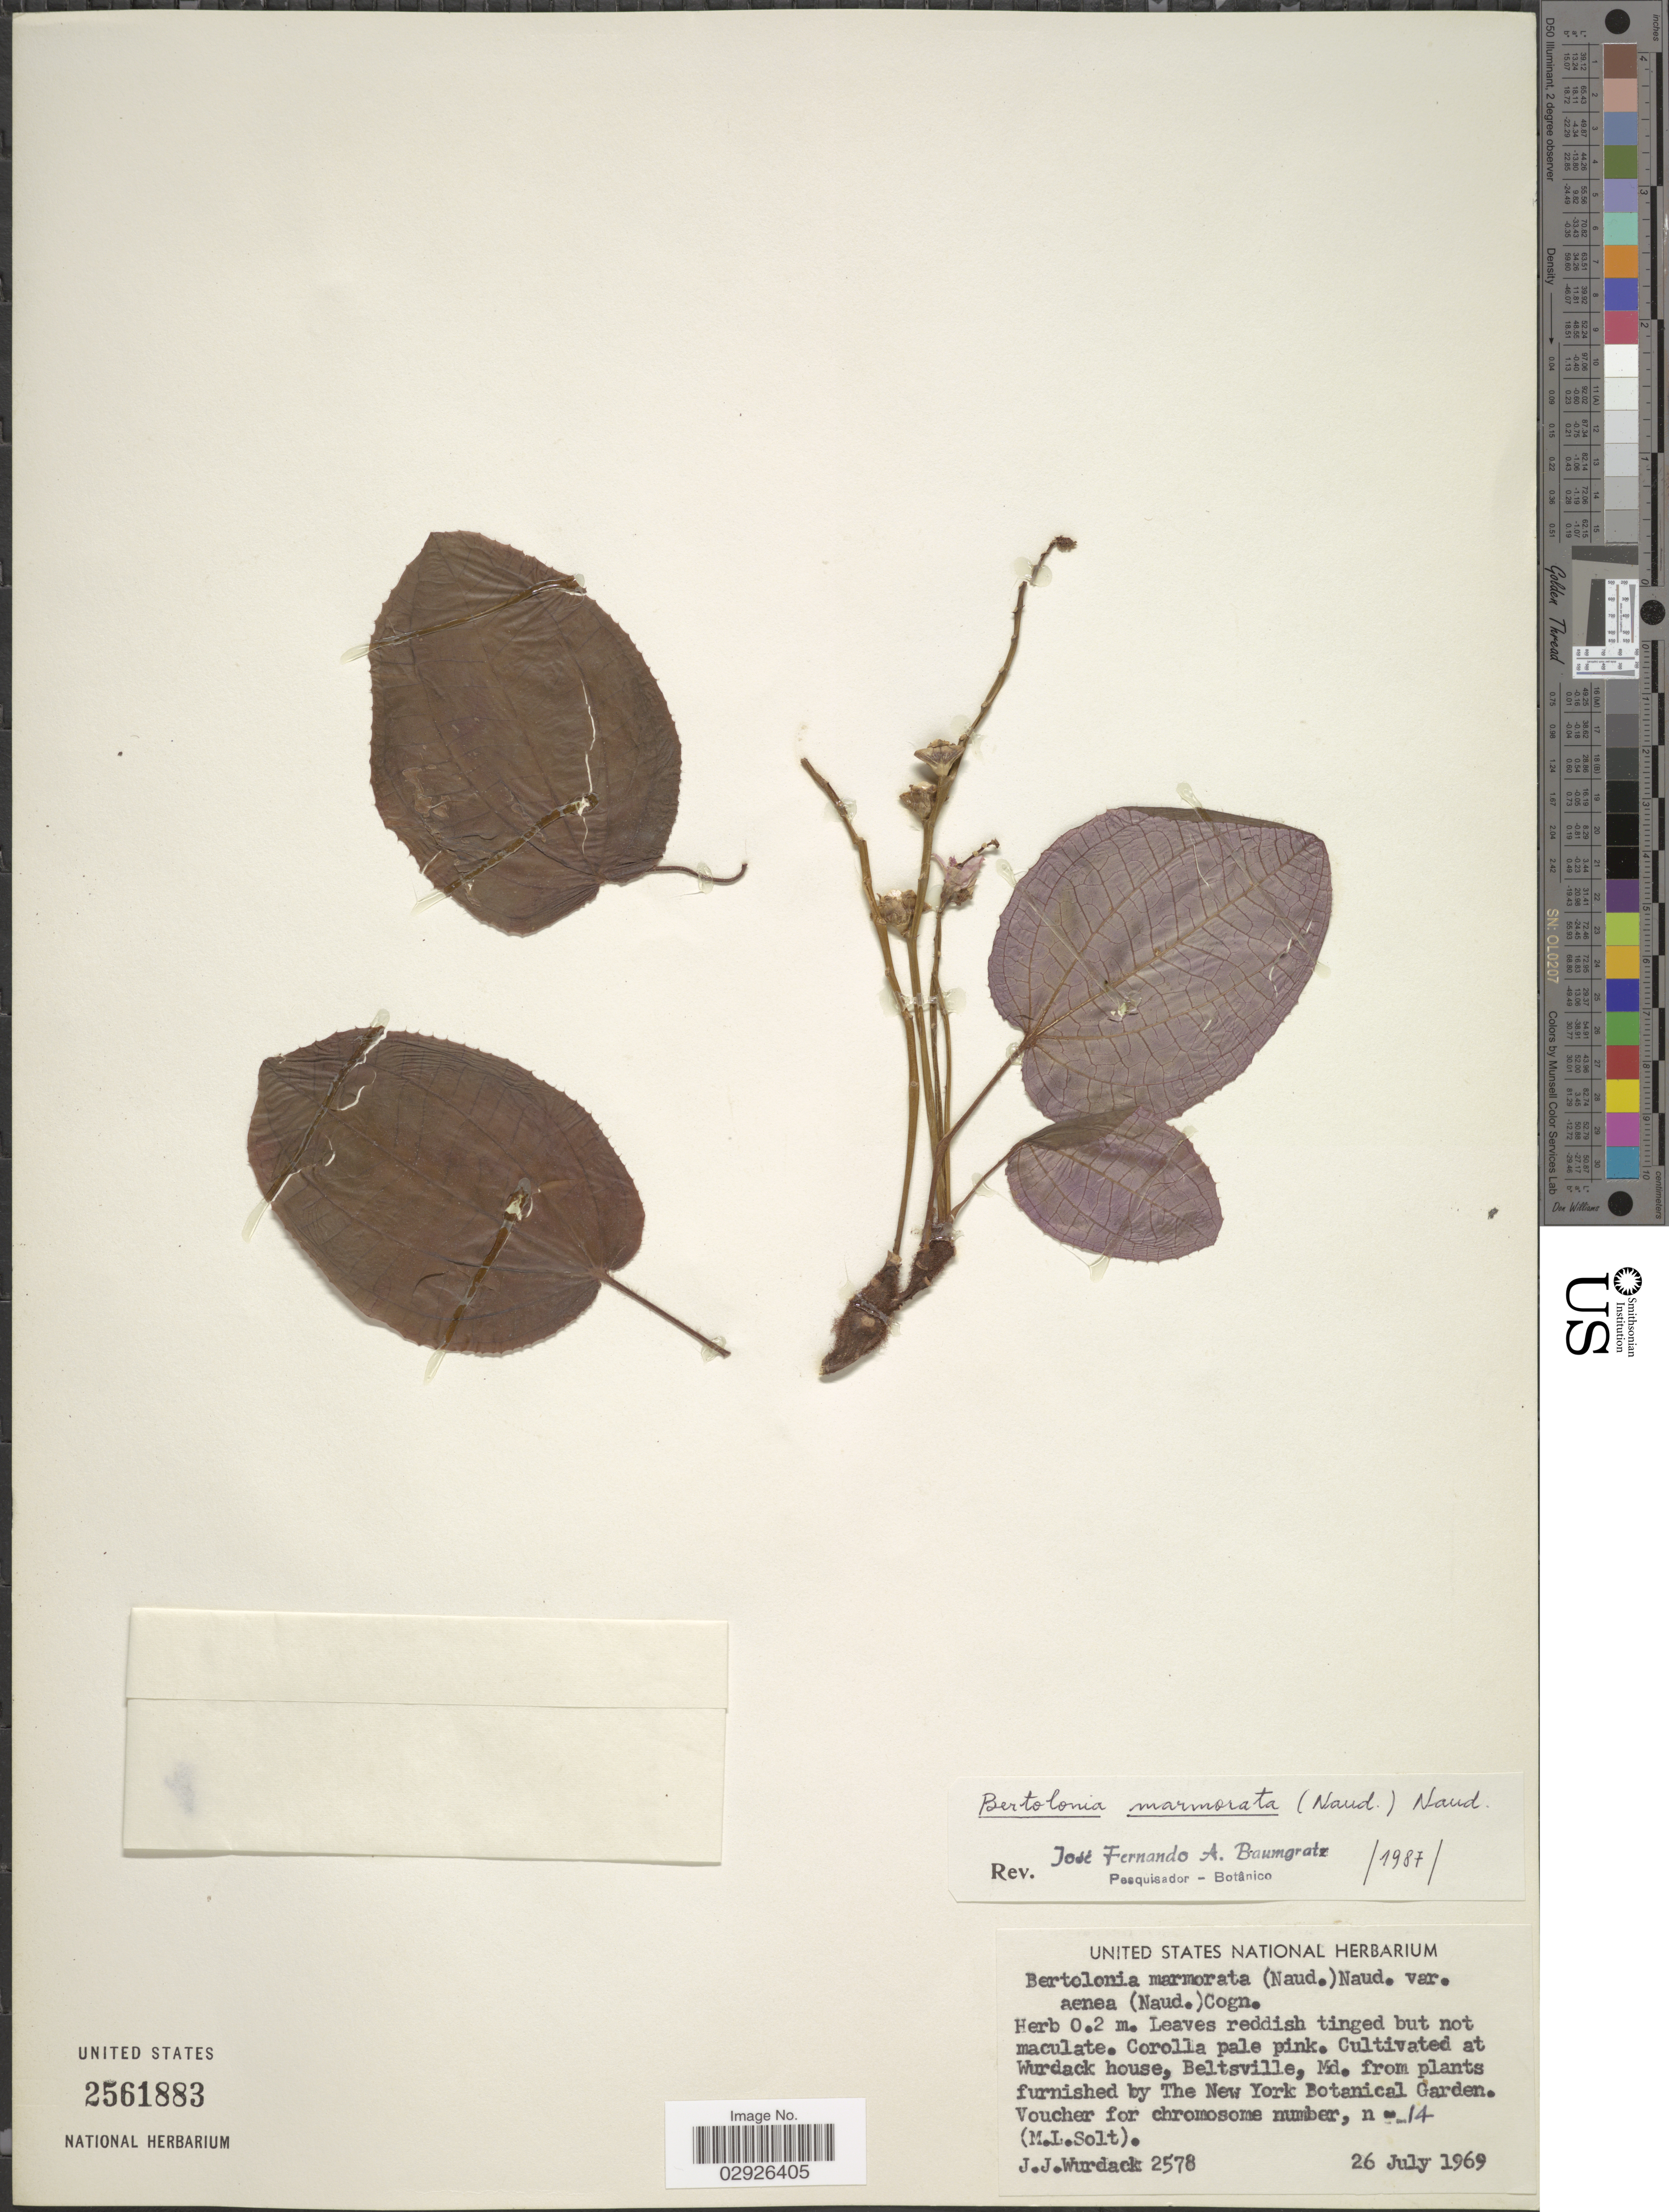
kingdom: Plantae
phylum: Tracheophyta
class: Magnoliopsida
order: Myrtales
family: Melastomataceae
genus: Bertolonia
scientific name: Bertolonia maculata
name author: DC.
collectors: J. J. Wurdack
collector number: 2578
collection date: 1969-07-26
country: United States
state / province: Maryland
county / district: Prince George's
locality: Wurdack House, Beltsville, Md.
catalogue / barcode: US 2561883